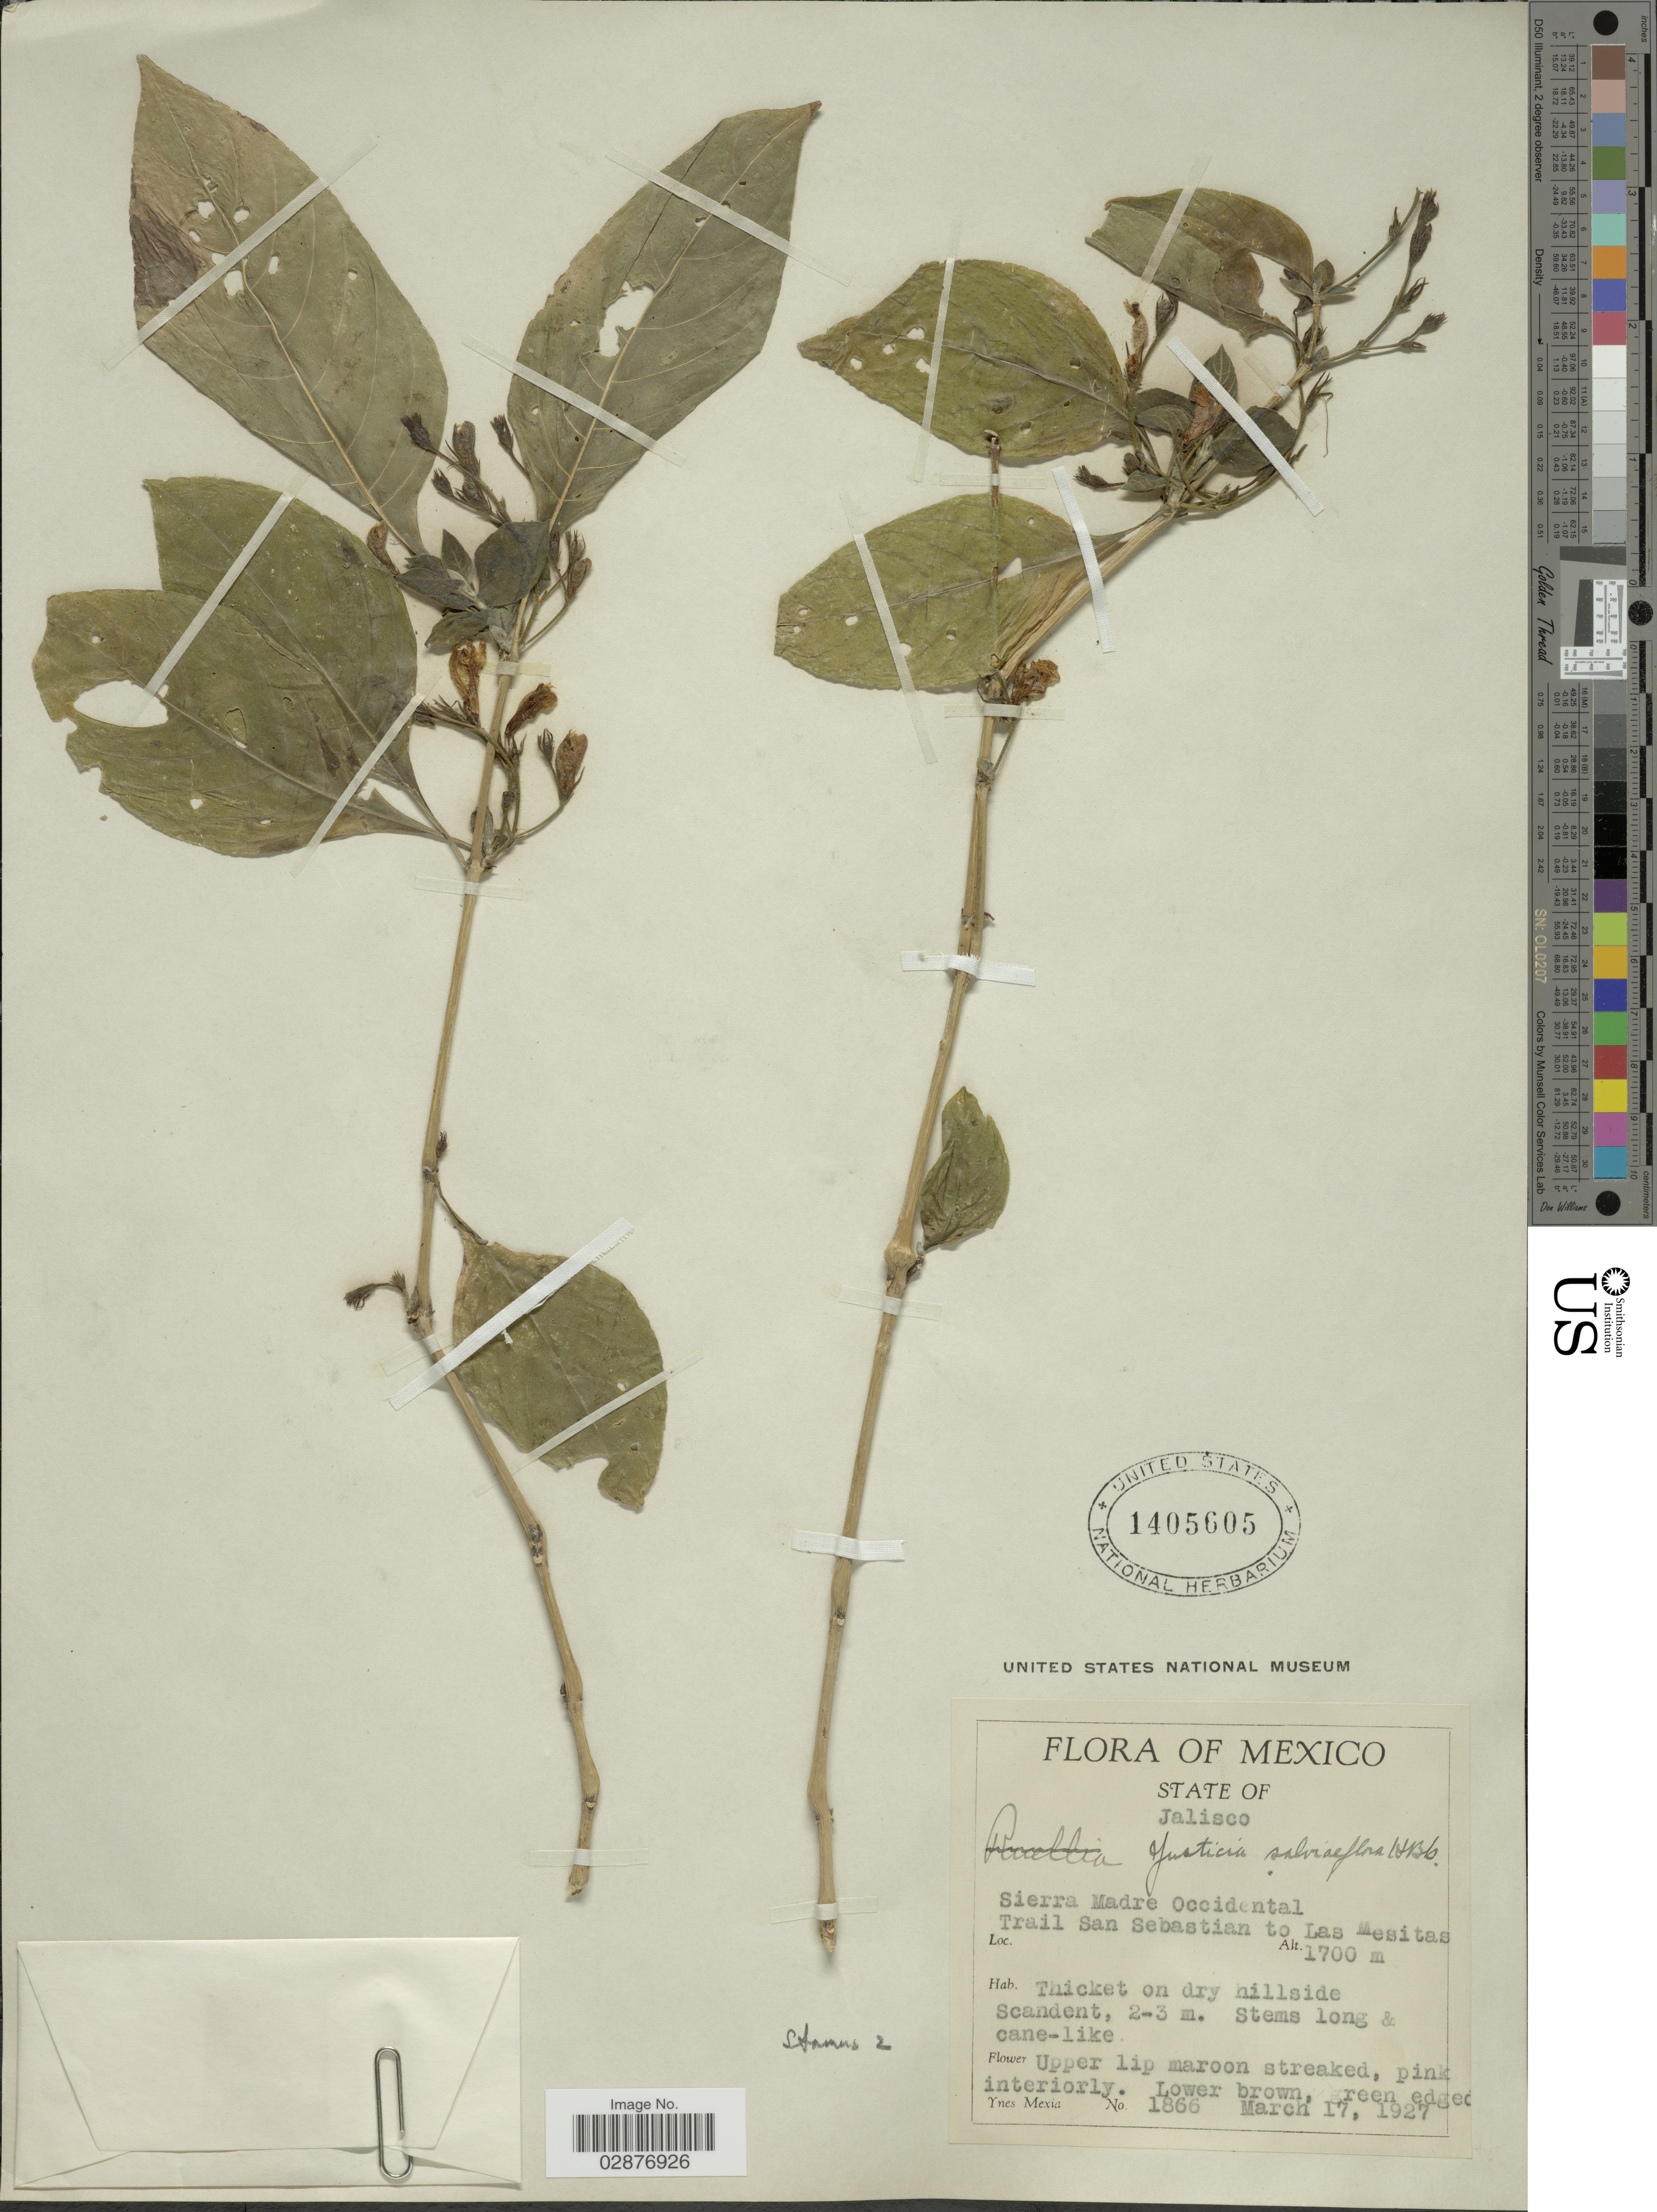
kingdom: Plantae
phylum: Tracheophyta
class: Magnoliopsida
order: Lamiales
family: Acanthaceae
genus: Justicia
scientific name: Justicia salviiflora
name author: Kunth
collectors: Y. Mexia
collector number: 1866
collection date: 1927-03-17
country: Mexico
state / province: Jalisco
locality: Sierra Madre Occidental, Trail San Sebastian to Las Mesitas.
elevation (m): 1700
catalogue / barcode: US 1405605